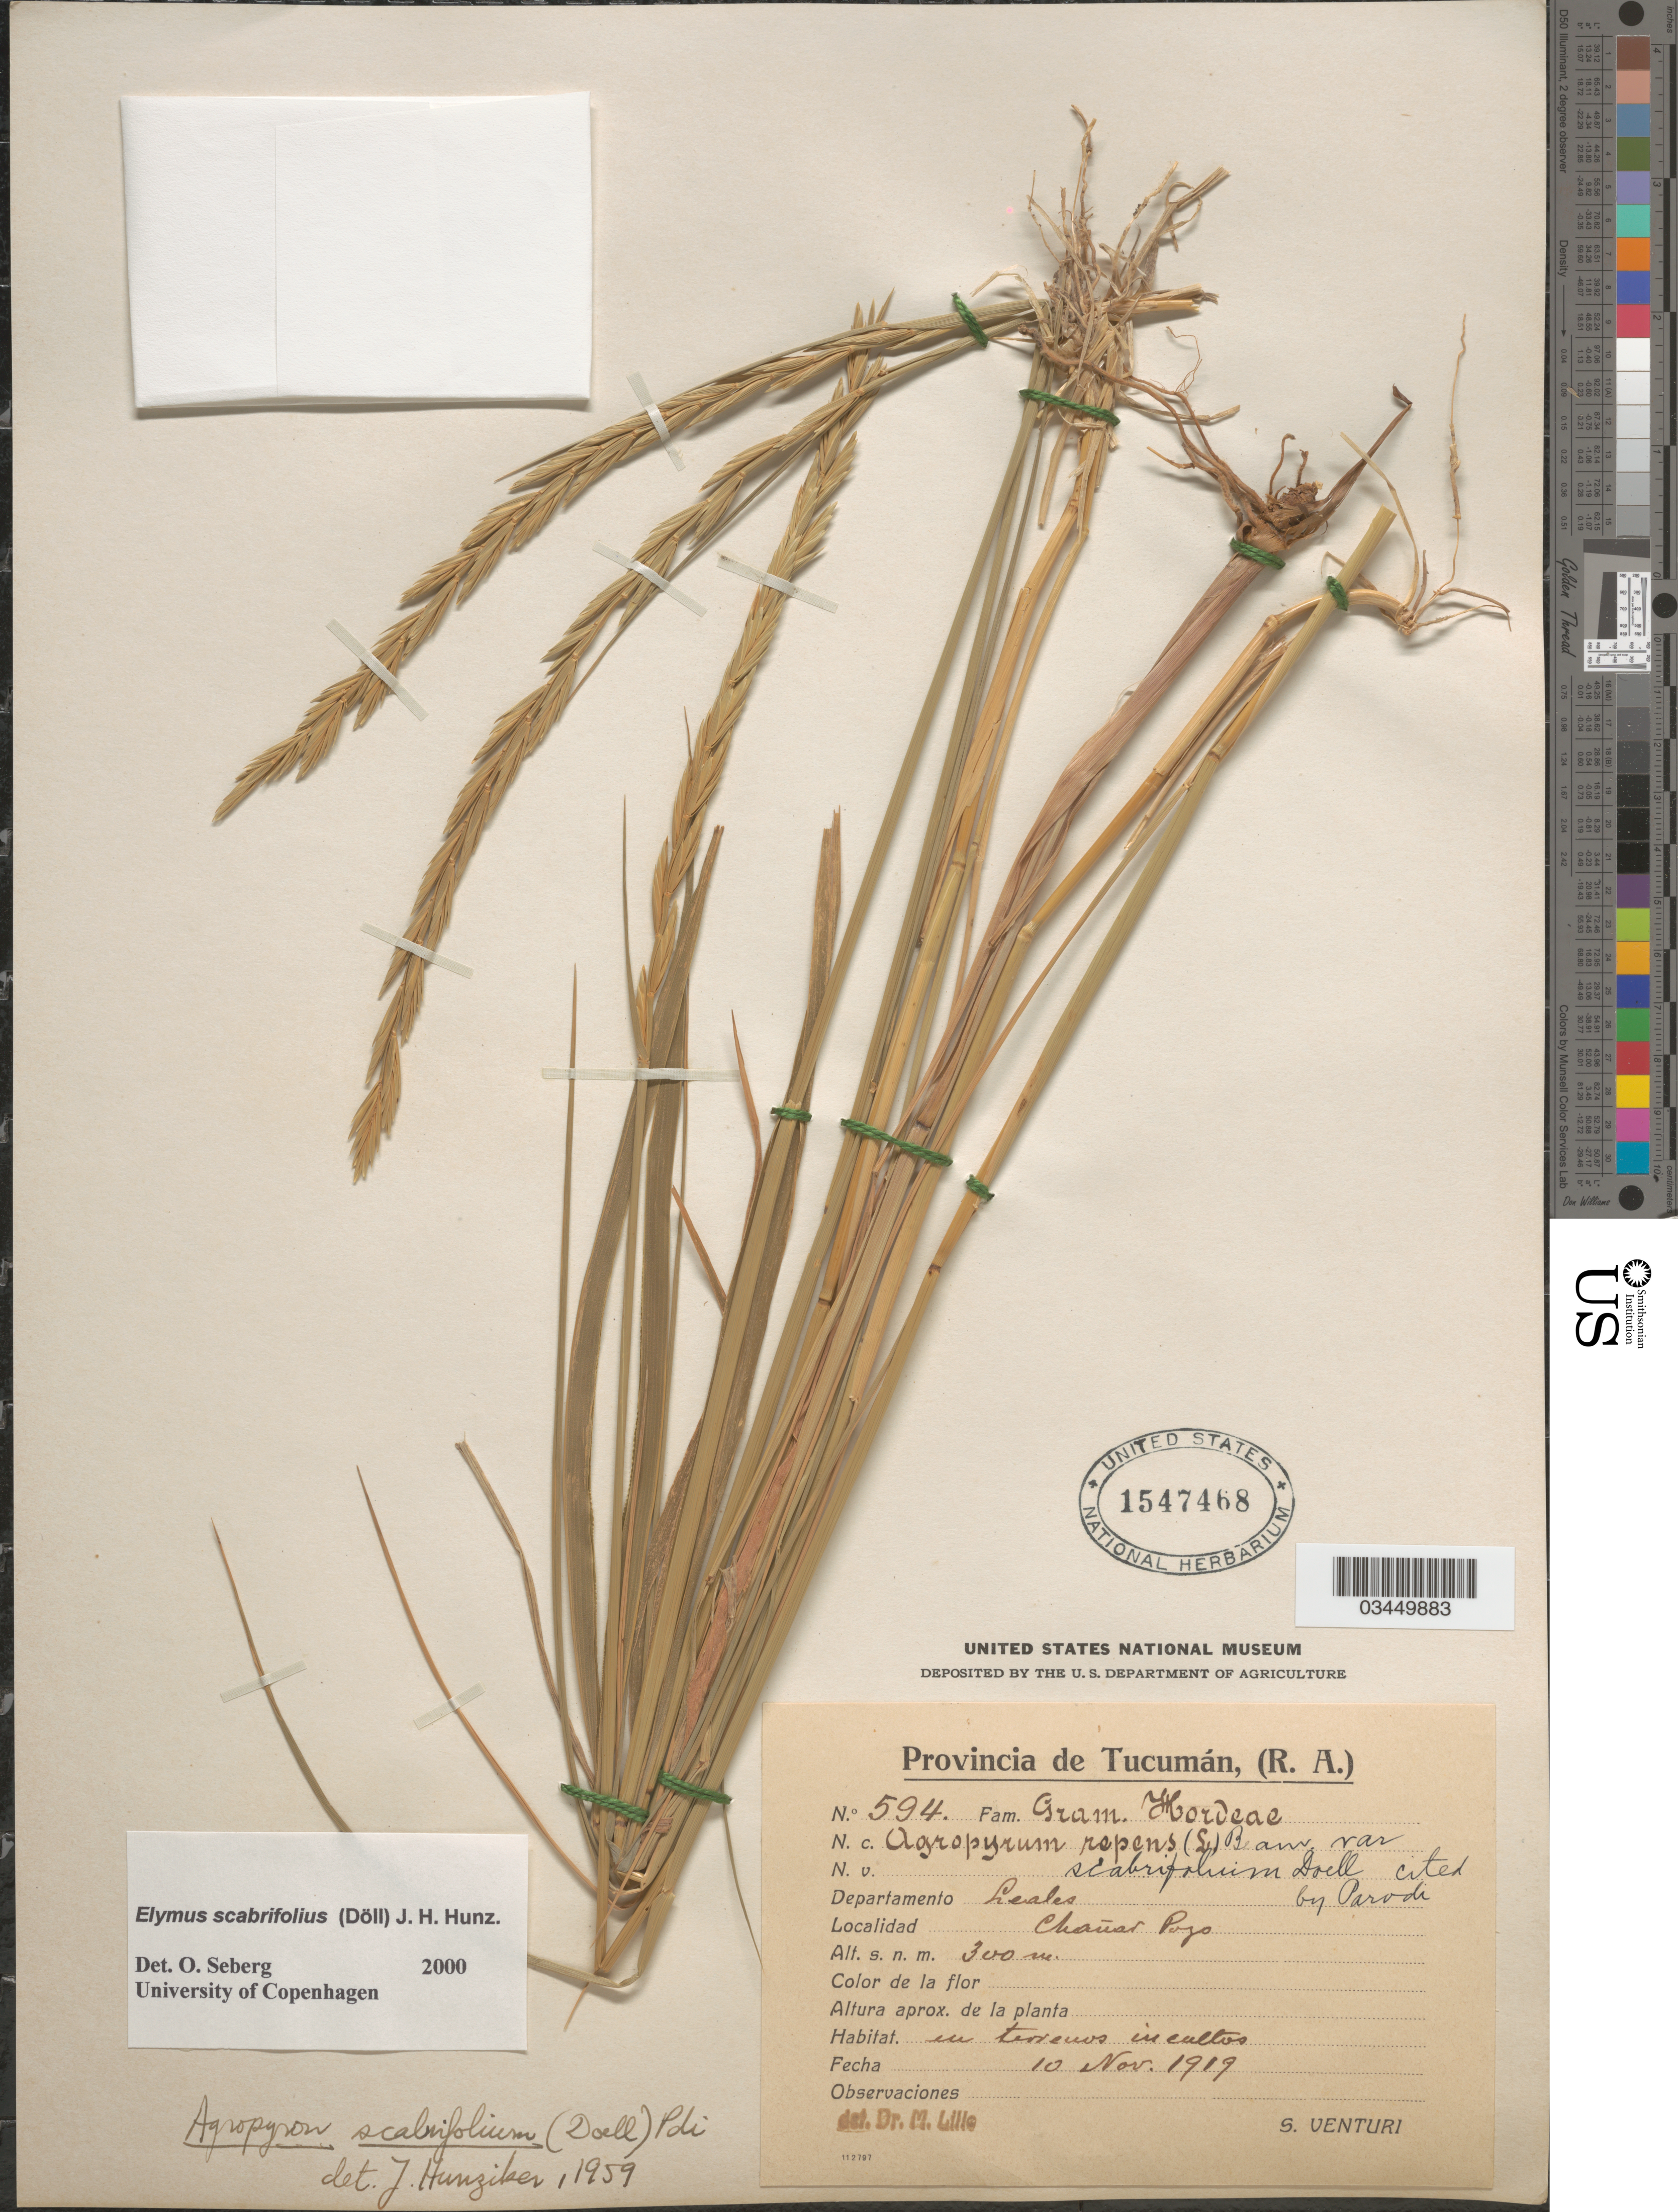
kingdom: Plantae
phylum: Tracheophyta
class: Liliopsida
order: Poales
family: Poaceae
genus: Elymus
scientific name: Elymus scabrifolius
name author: (Döll) J.H. Hunz.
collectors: S. Venturi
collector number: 594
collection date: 1919-11-10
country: Argentina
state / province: Tucuman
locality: Departamento Leales. Chañar Pozo.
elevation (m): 300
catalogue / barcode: US 1547468